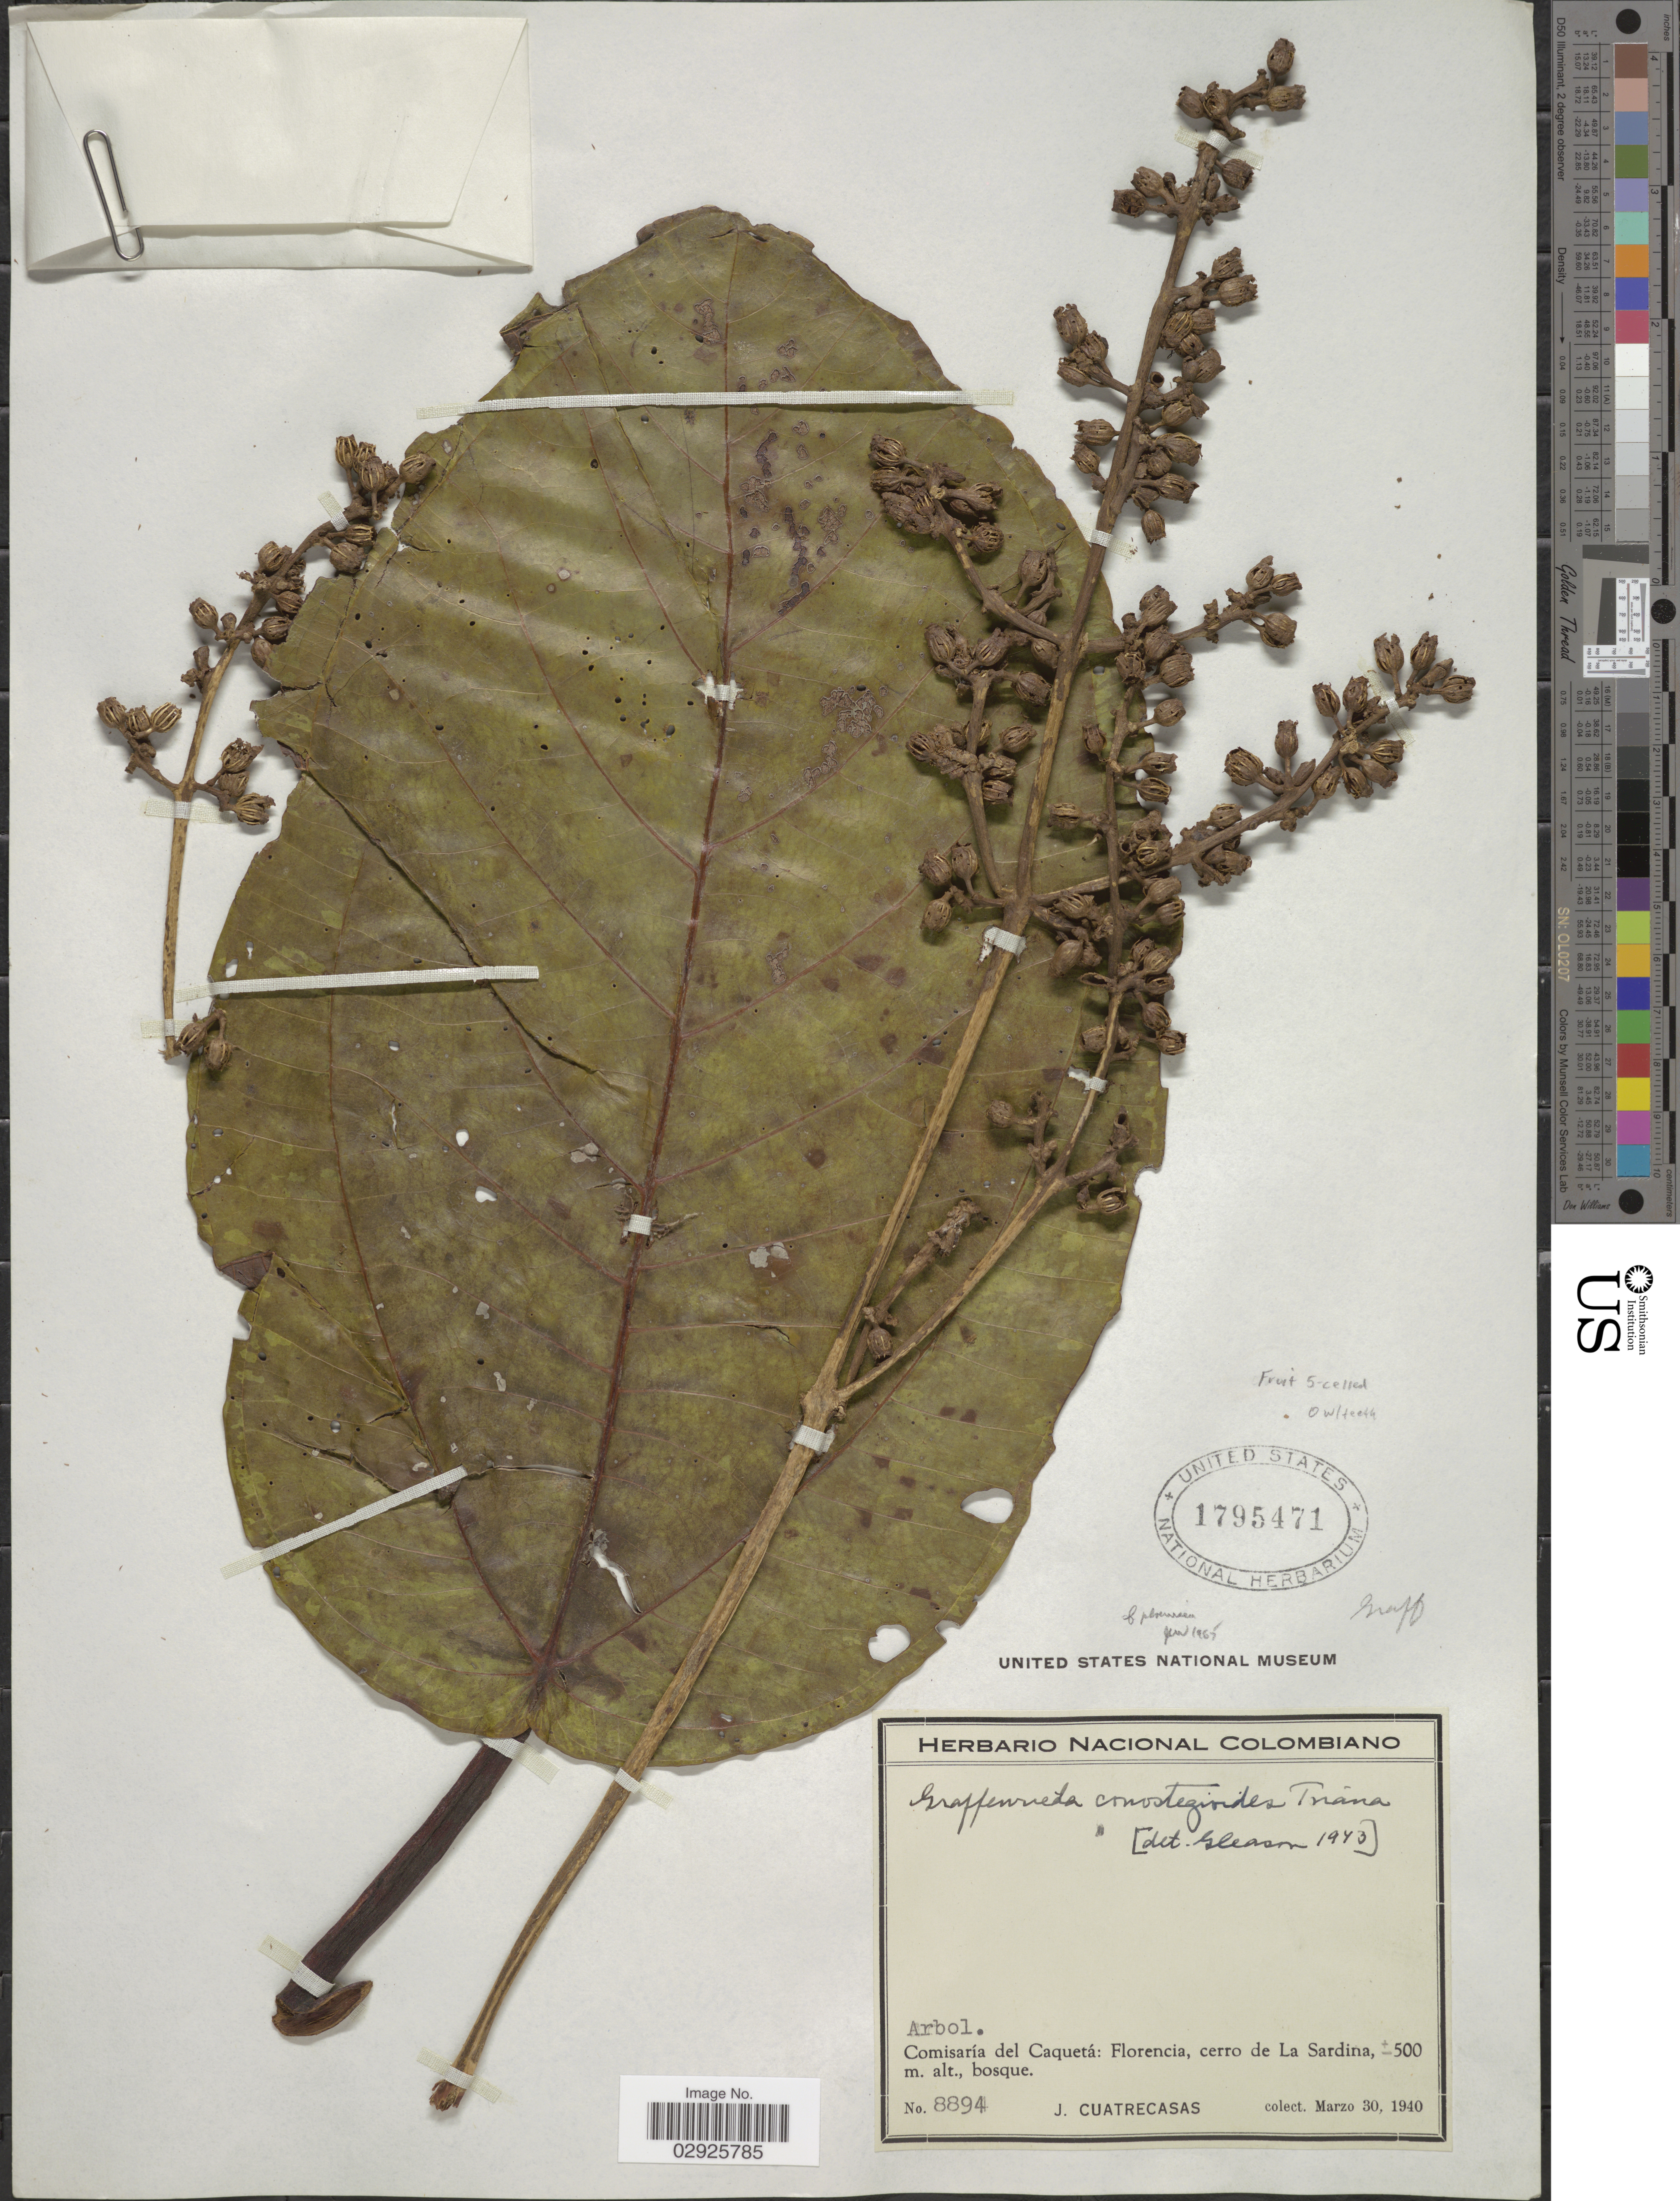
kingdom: Plantae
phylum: Tracheophyta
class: Magnoliopsida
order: Myrtales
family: Melastomataceae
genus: Graffenrieda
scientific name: Graffenrieda conostegioides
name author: Triana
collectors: J. Cuatrecasas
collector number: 8894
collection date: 1940-03-30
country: Colombia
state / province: Caquetá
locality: Comisaría del Caquetá: Florencia, cerro de La Sardina.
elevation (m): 500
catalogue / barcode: US 1795471